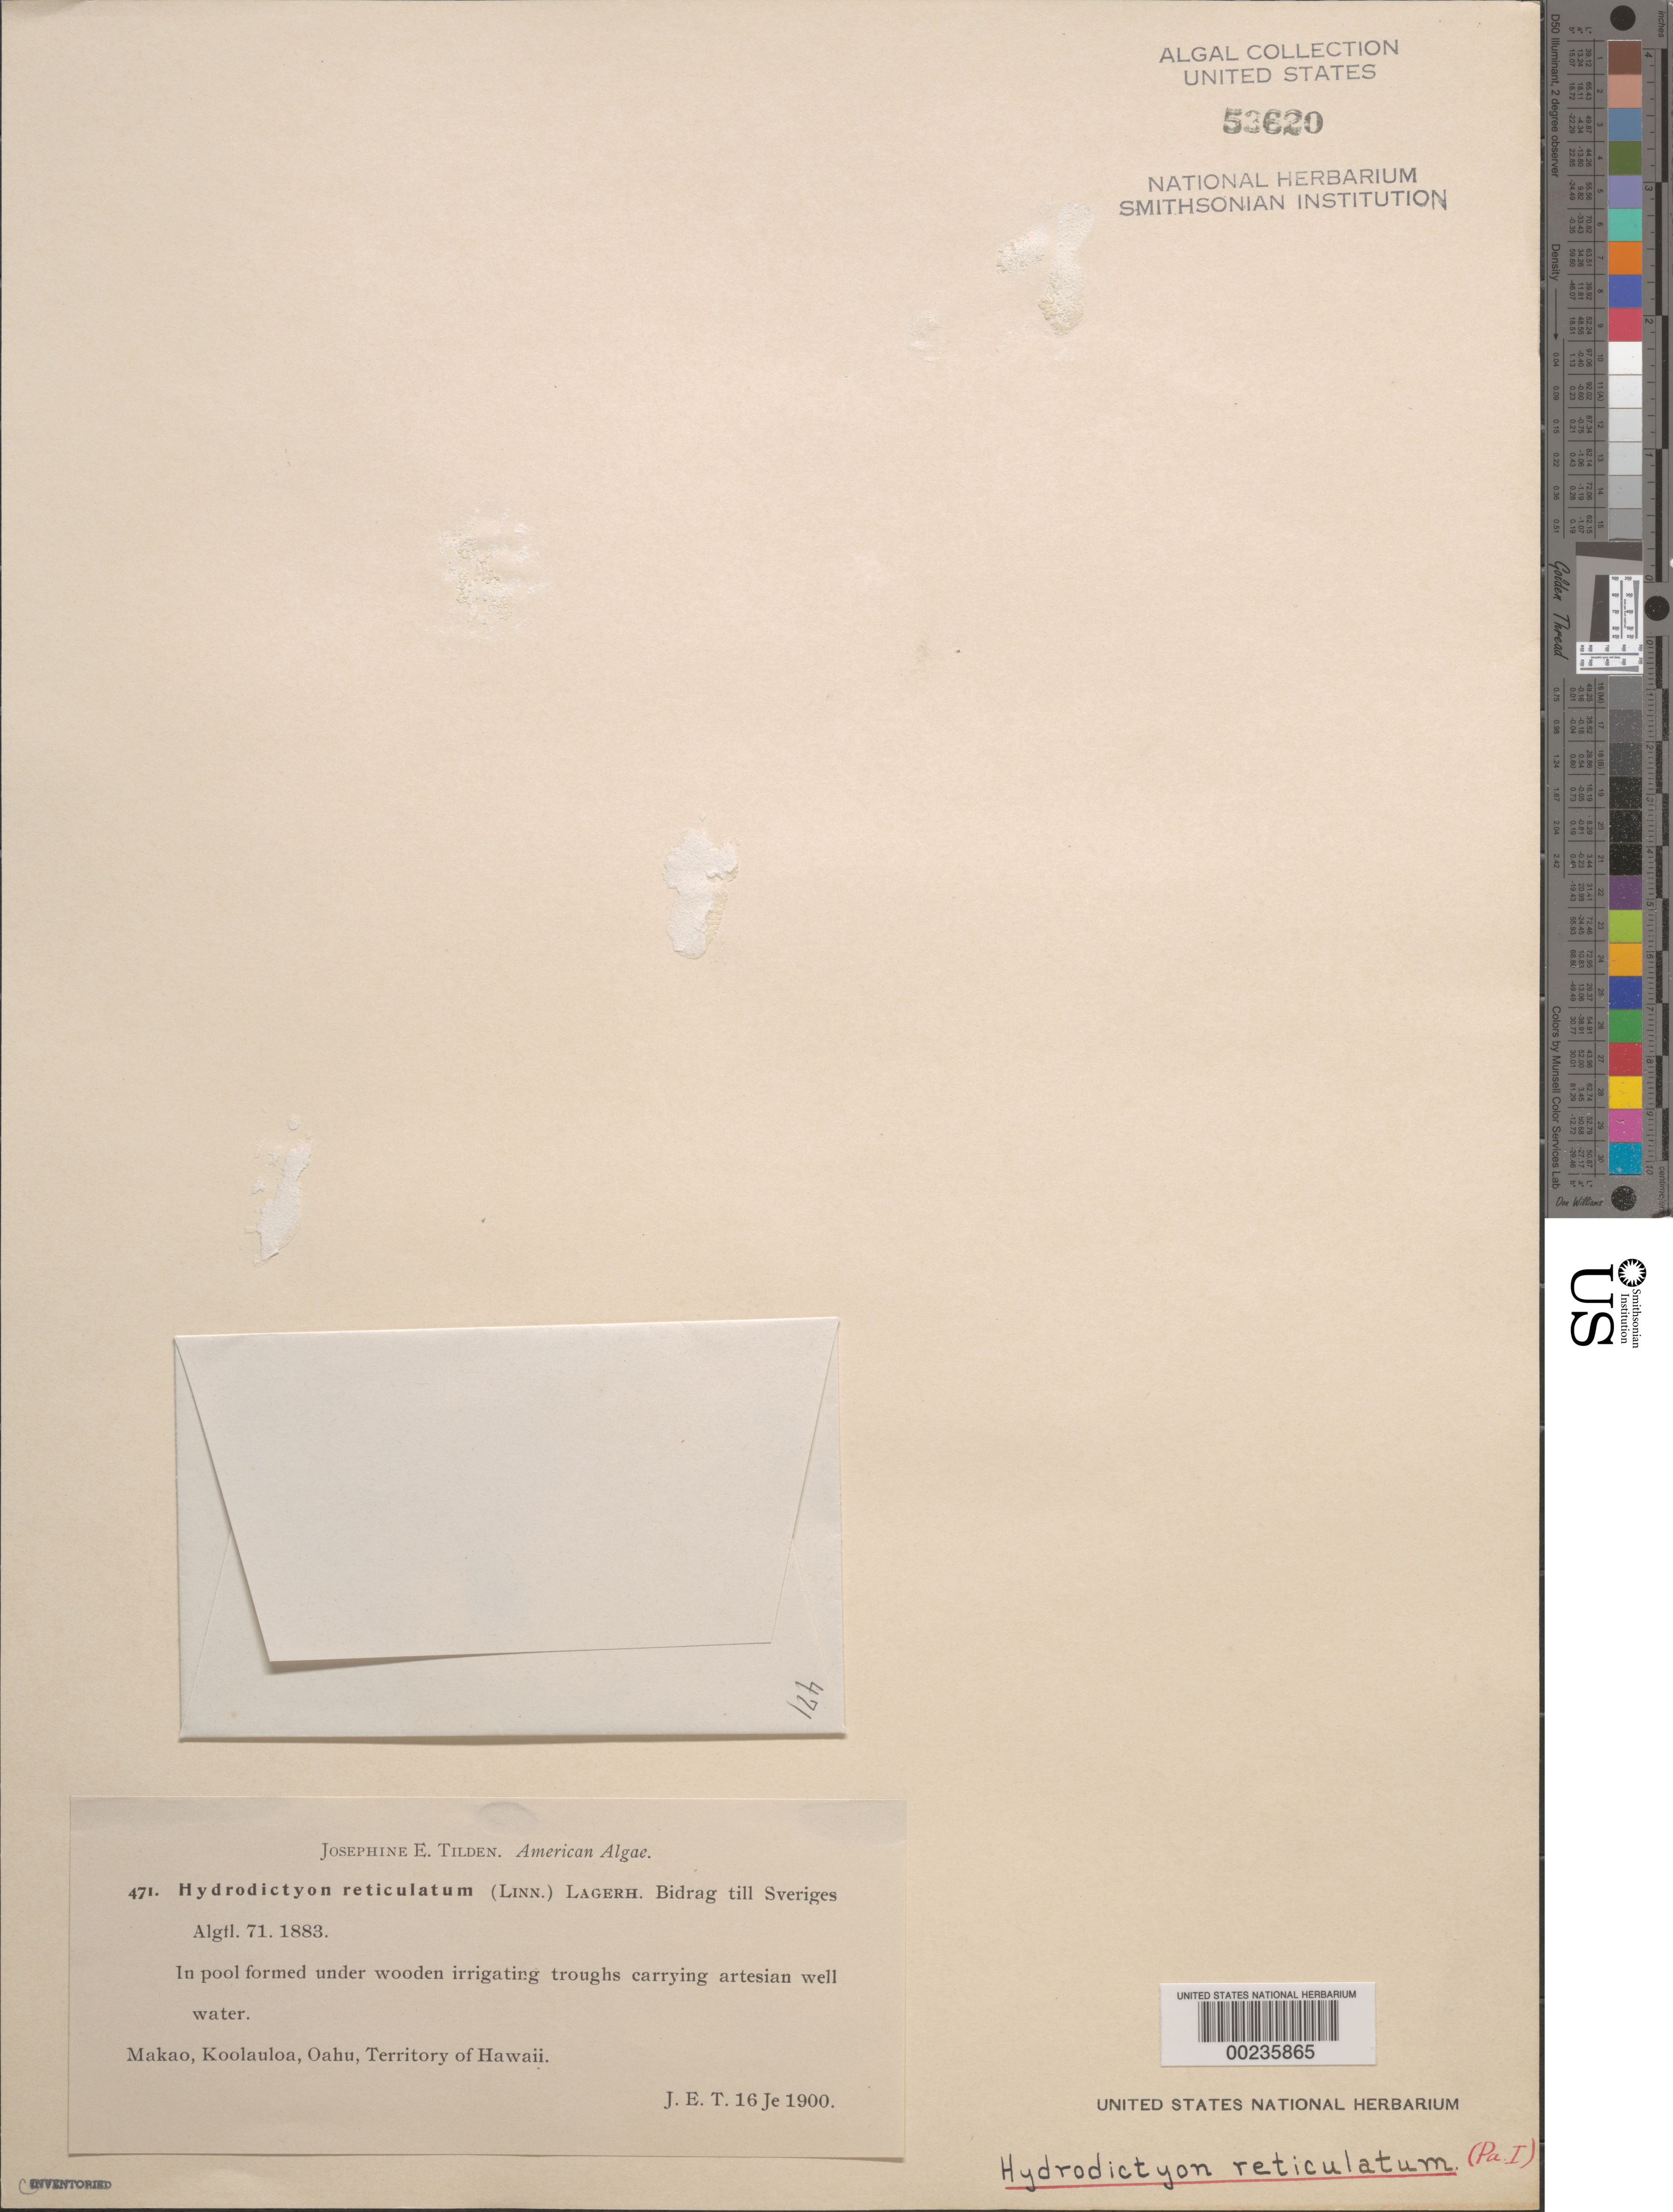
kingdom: Plantae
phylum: Chlorophyta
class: Chlorophyceae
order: Sphaeropleales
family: Hydrodictyaceae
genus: Hydrodictyon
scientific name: Hydrodictyon reticulatum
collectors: J. E. Tilden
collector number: JET 471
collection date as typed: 16 Jun 1900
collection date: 1900-06-16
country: United States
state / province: Hawaii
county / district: Honolulu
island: Oahu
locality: Koolauloa, Makao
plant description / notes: Tilden, American Algae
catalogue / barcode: US 53620